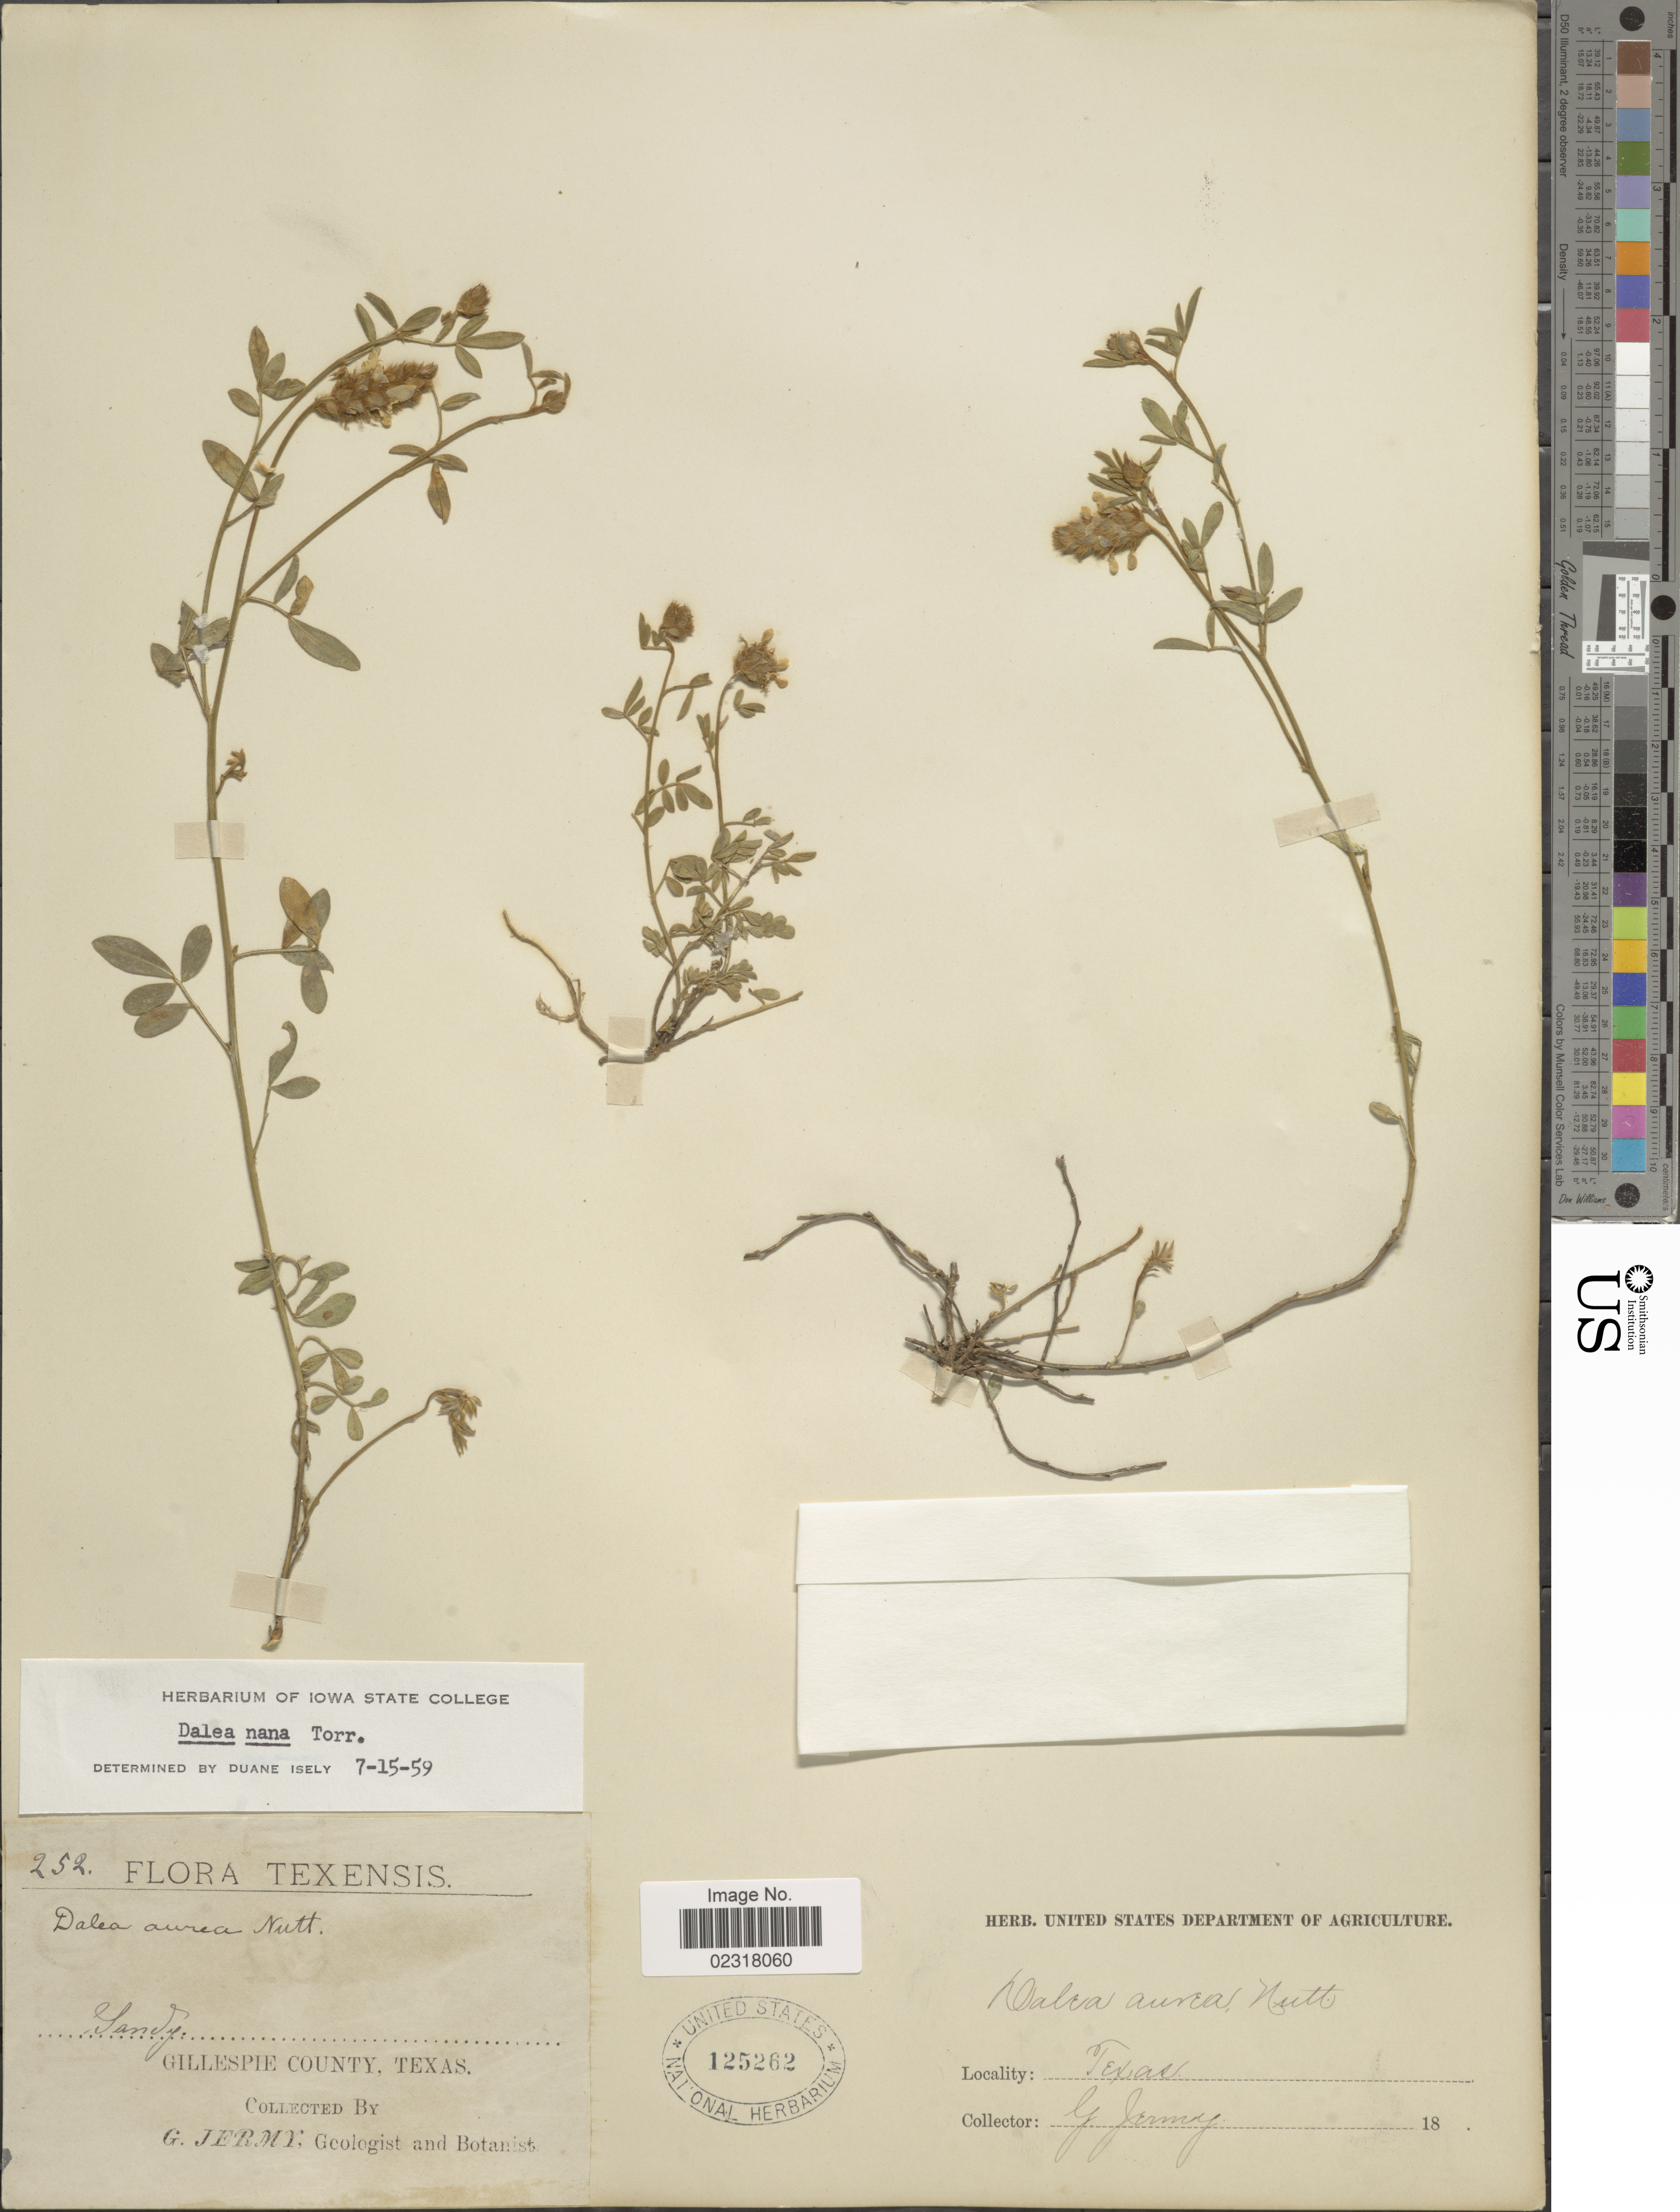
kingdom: Plantae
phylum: Tracheophyta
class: Magnoliopsida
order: Fabales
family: Fabaceae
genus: Dalea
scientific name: Dalea nana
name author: Torr. & A. Gray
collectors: G. Jermy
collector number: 252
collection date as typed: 18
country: United States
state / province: Texas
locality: Sandy, Gillespie County.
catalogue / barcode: US 125262